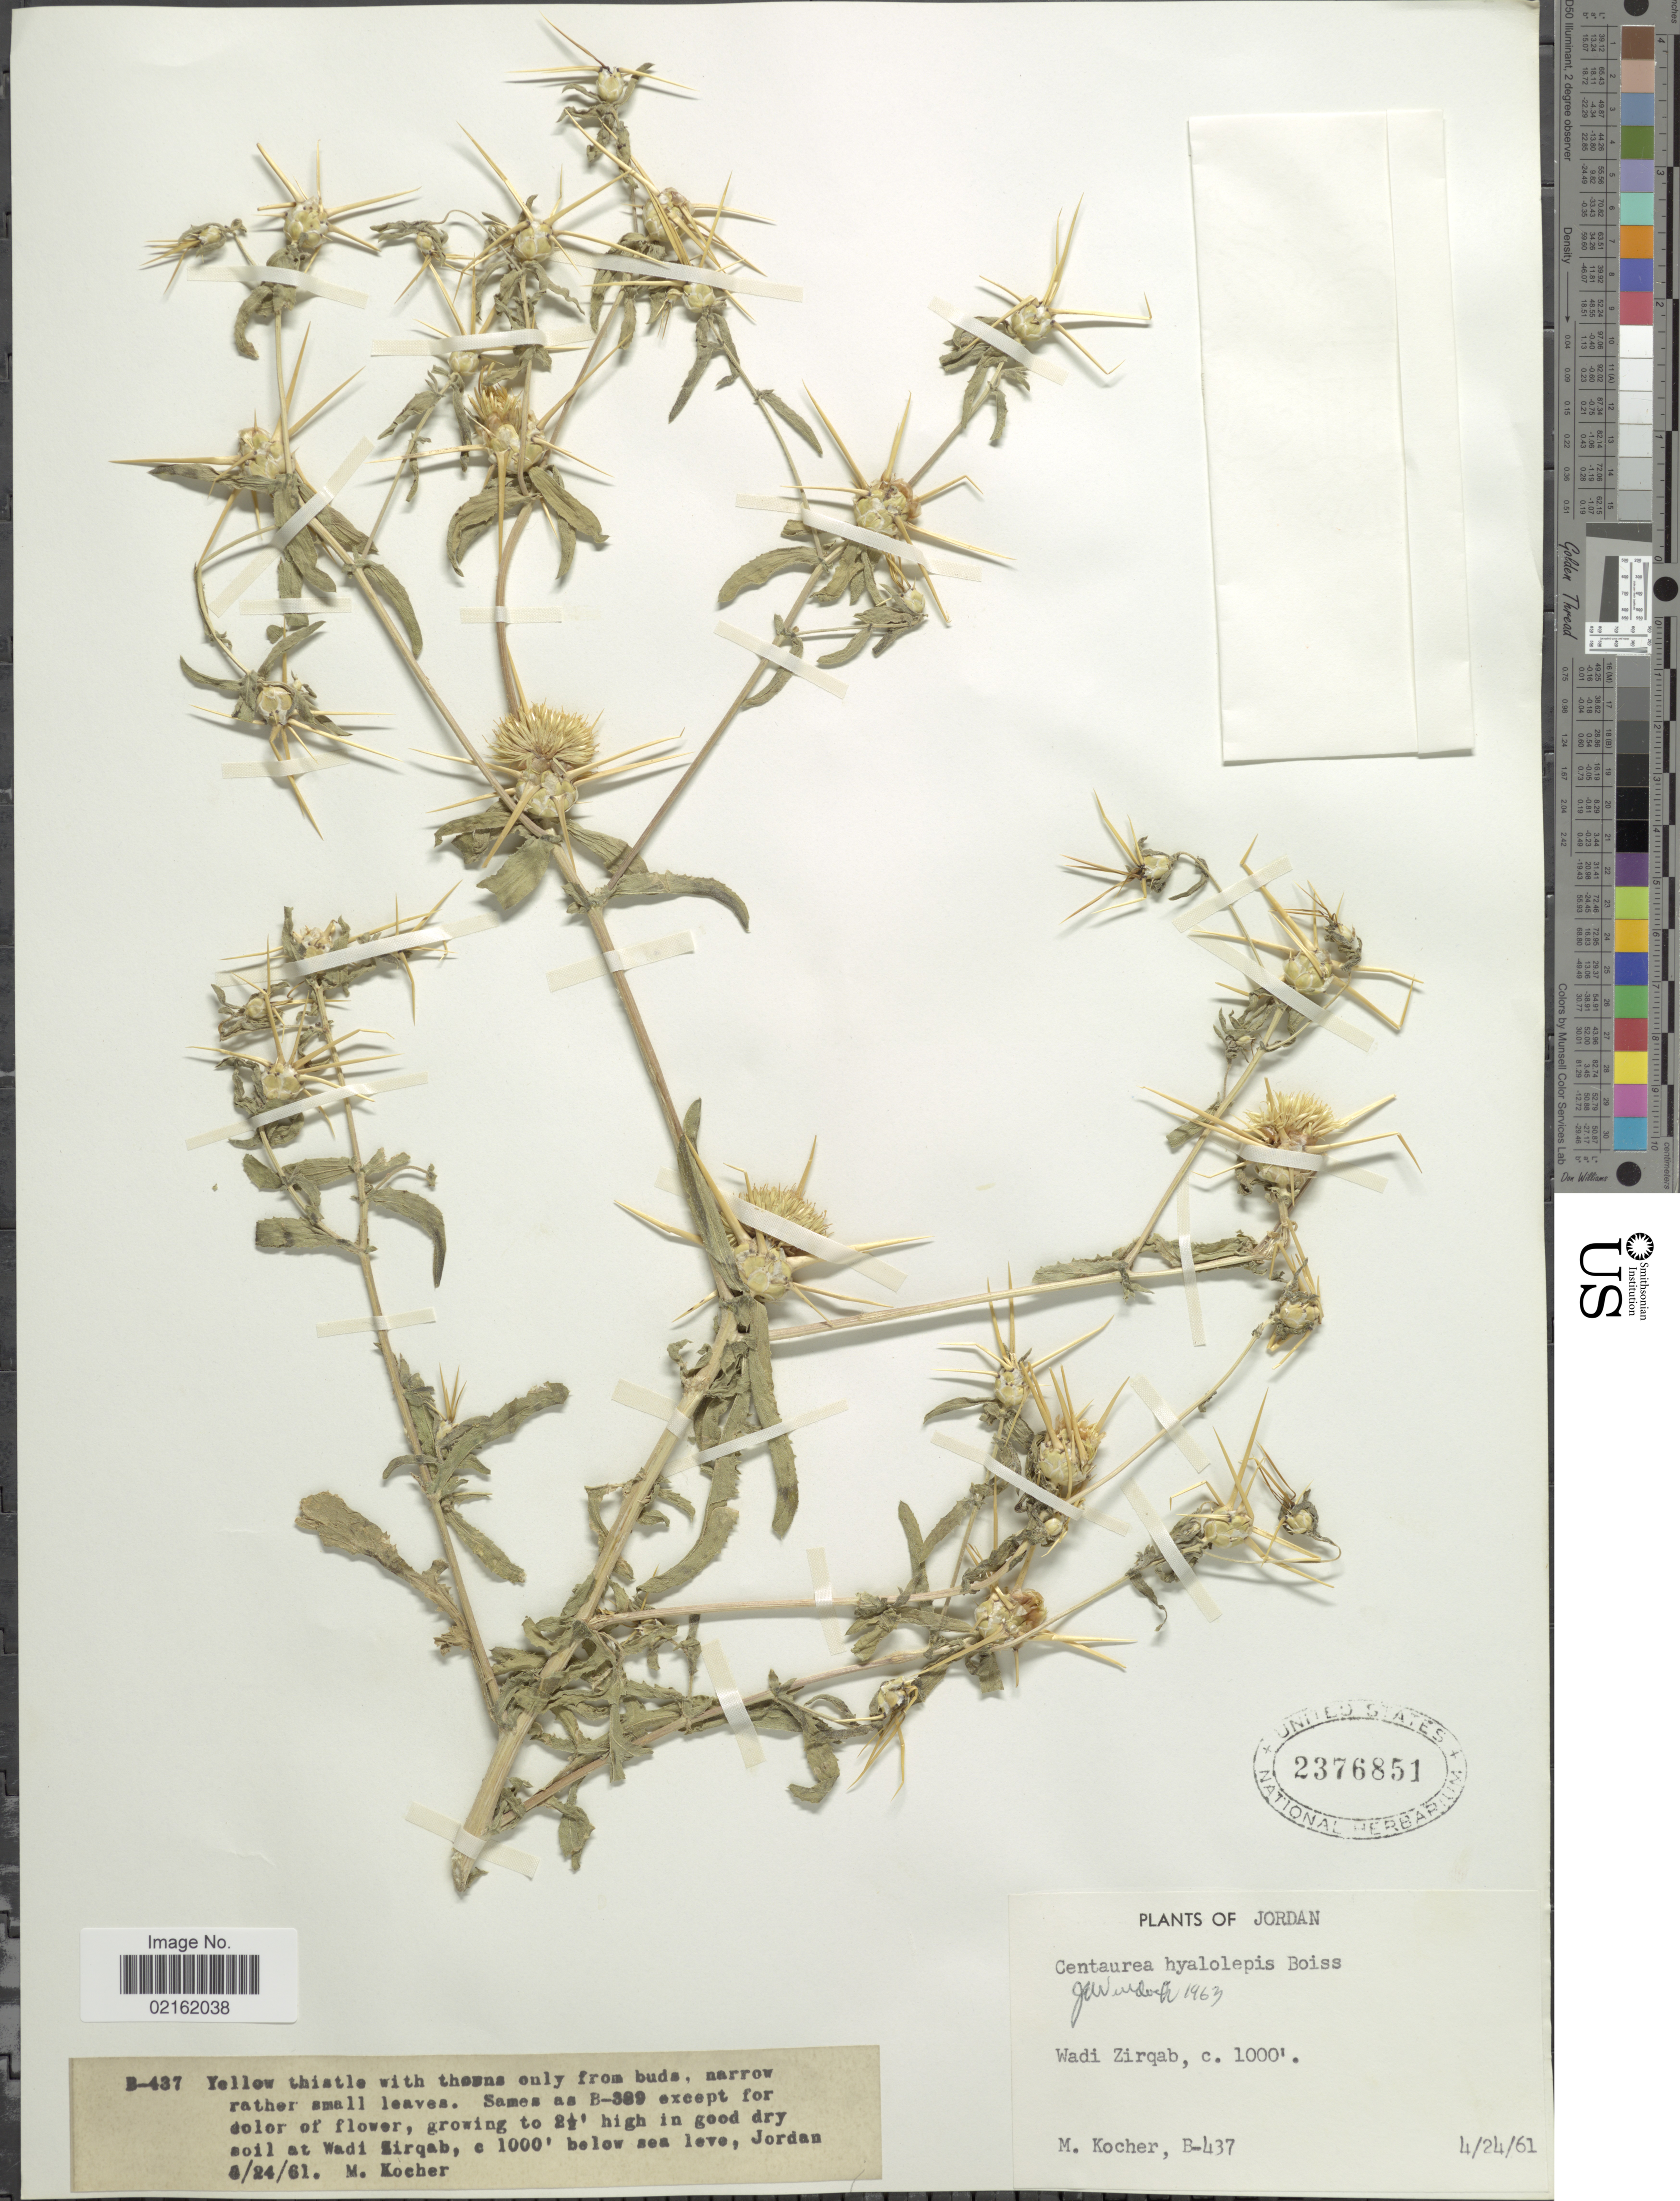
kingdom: Plantae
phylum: Tracheophyta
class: Magnoliopsida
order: Asterales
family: Asteraceae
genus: Centaurea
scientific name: Centaurea hyalolepis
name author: Boiss.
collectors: M. Kocher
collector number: B-437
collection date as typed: Transcribed d/m/y: 24/4/61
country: Jordan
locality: Wadi Zirqab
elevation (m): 305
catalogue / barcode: US 2376851